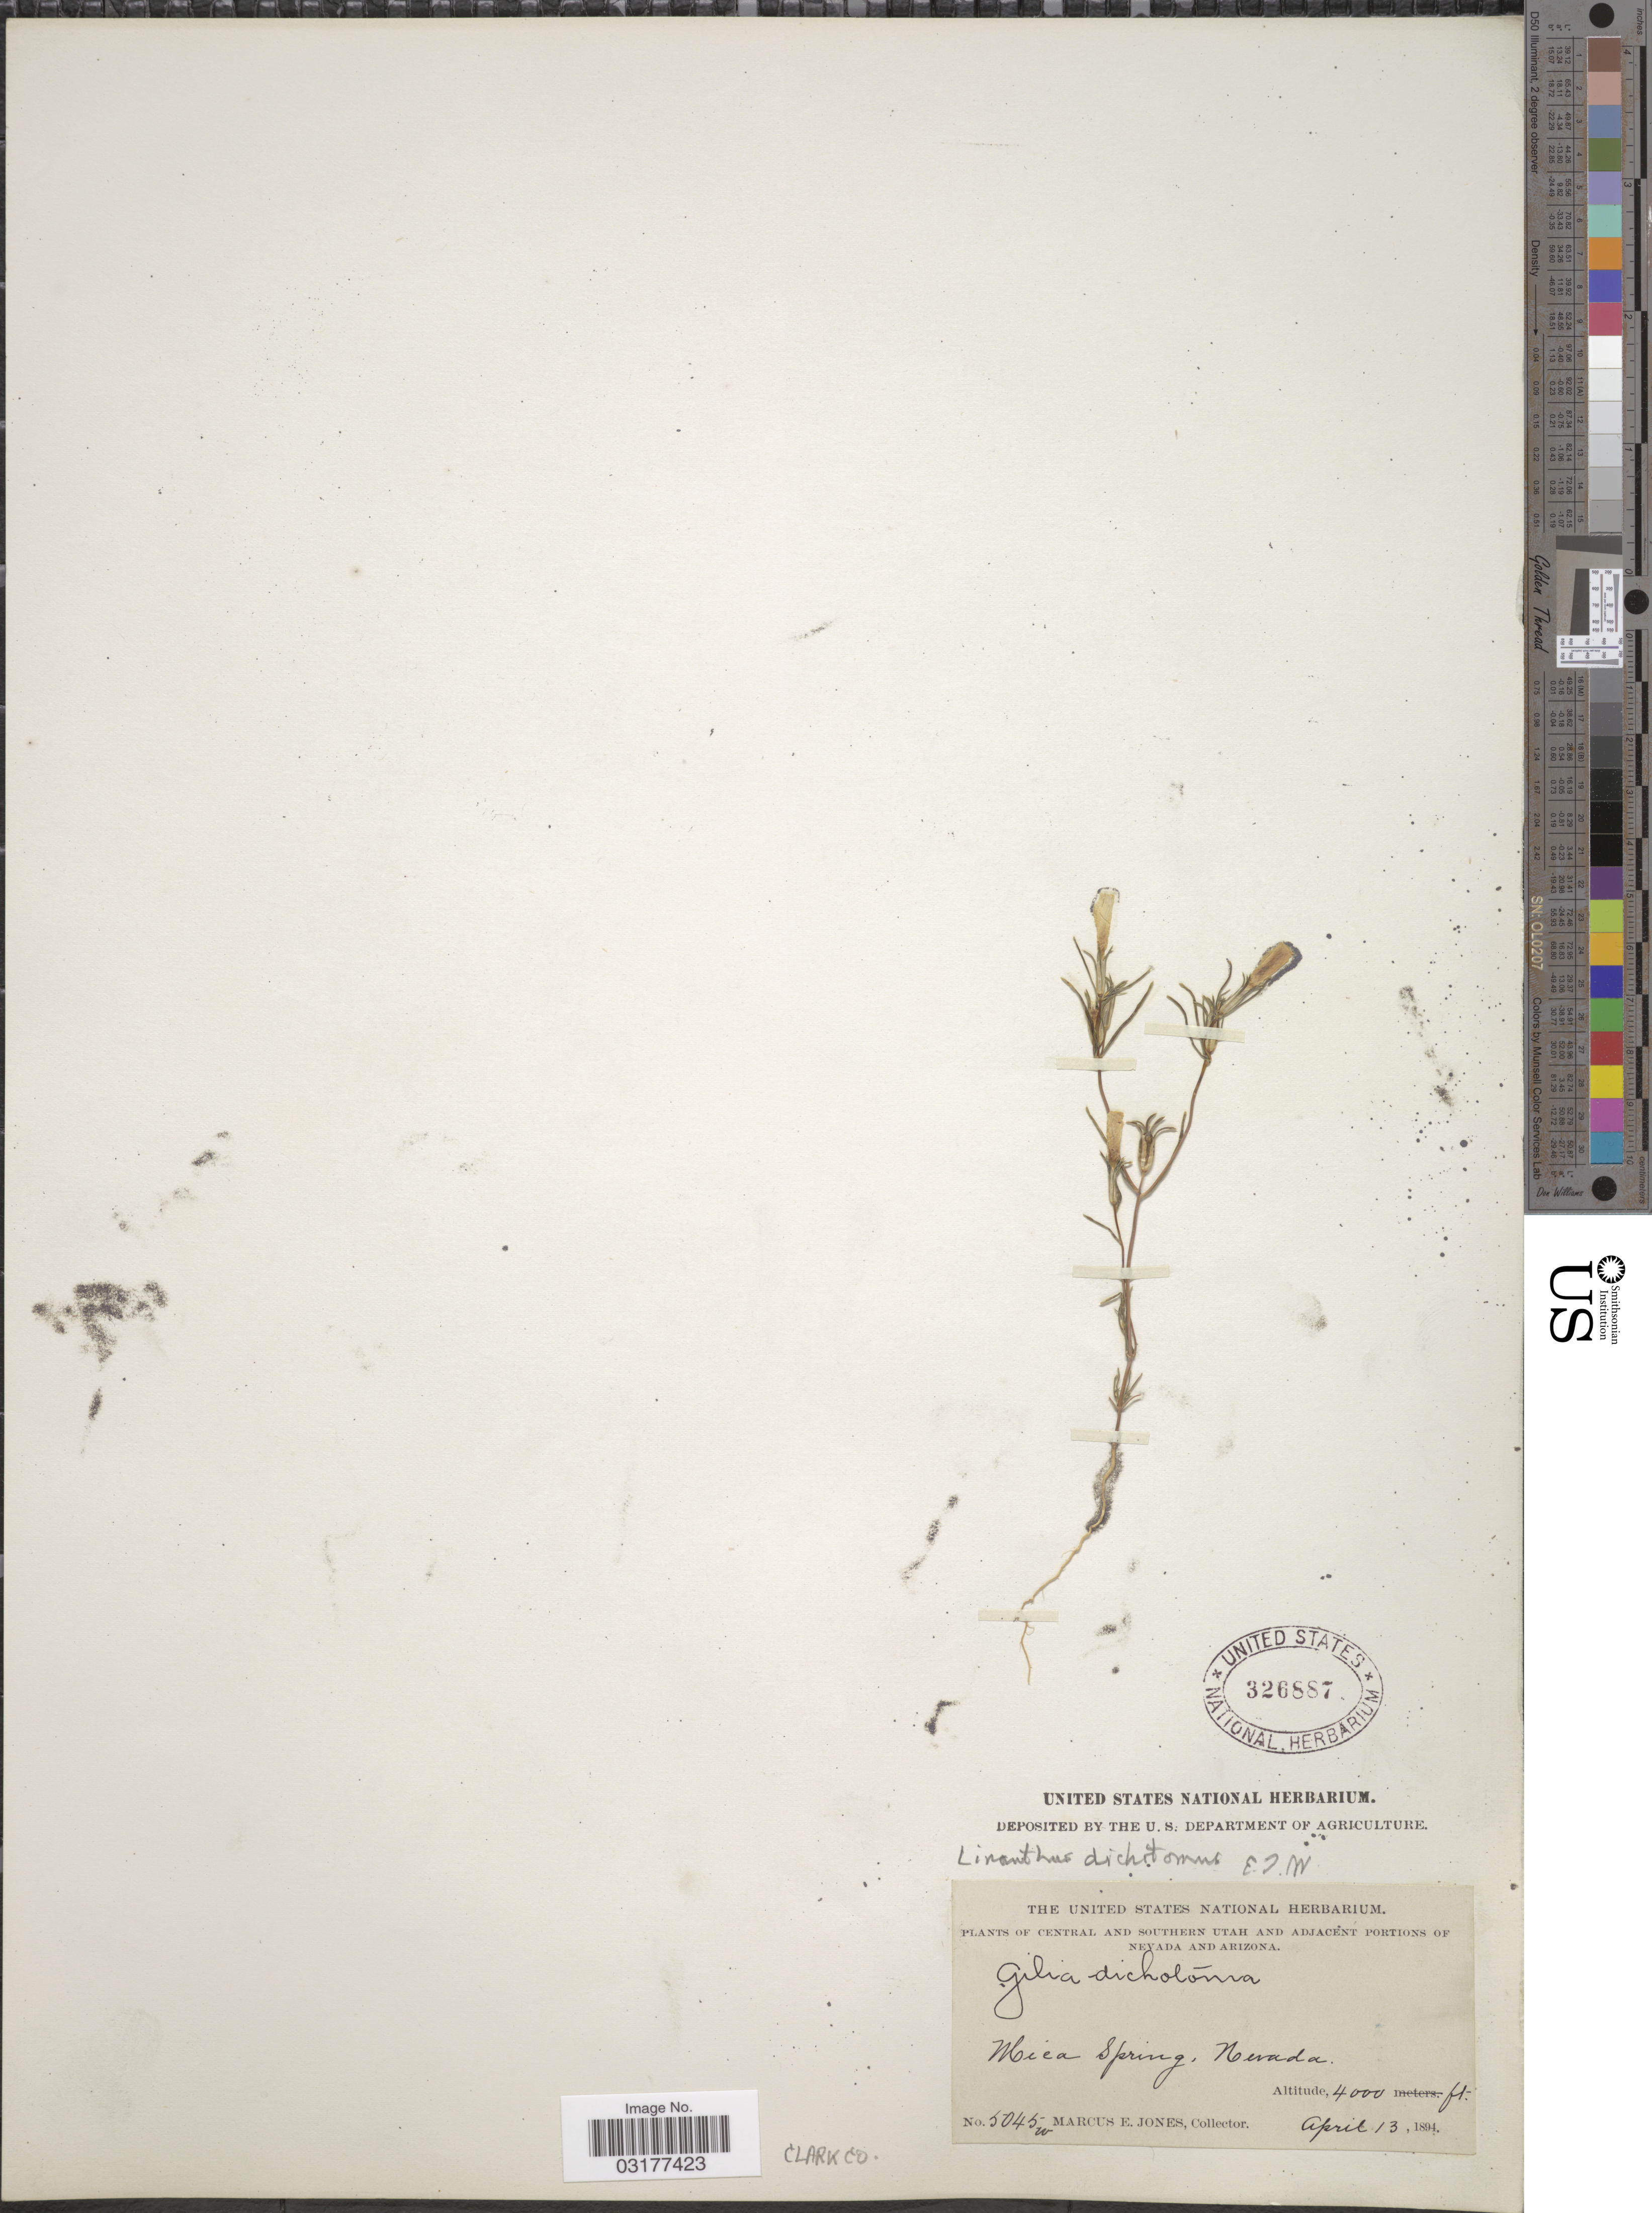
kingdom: Plantae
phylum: Tracheophyta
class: Magnoliopsida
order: Ericales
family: Polemoniaceae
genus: Linanthus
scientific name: Linanthus dichotomus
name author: Benth.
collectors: M. E. Jones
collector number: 5045 w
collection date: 1894-04-13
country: United States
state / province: Nevada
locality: Mica Spring. Clark Co.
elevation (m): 1219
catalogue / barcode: US 326887